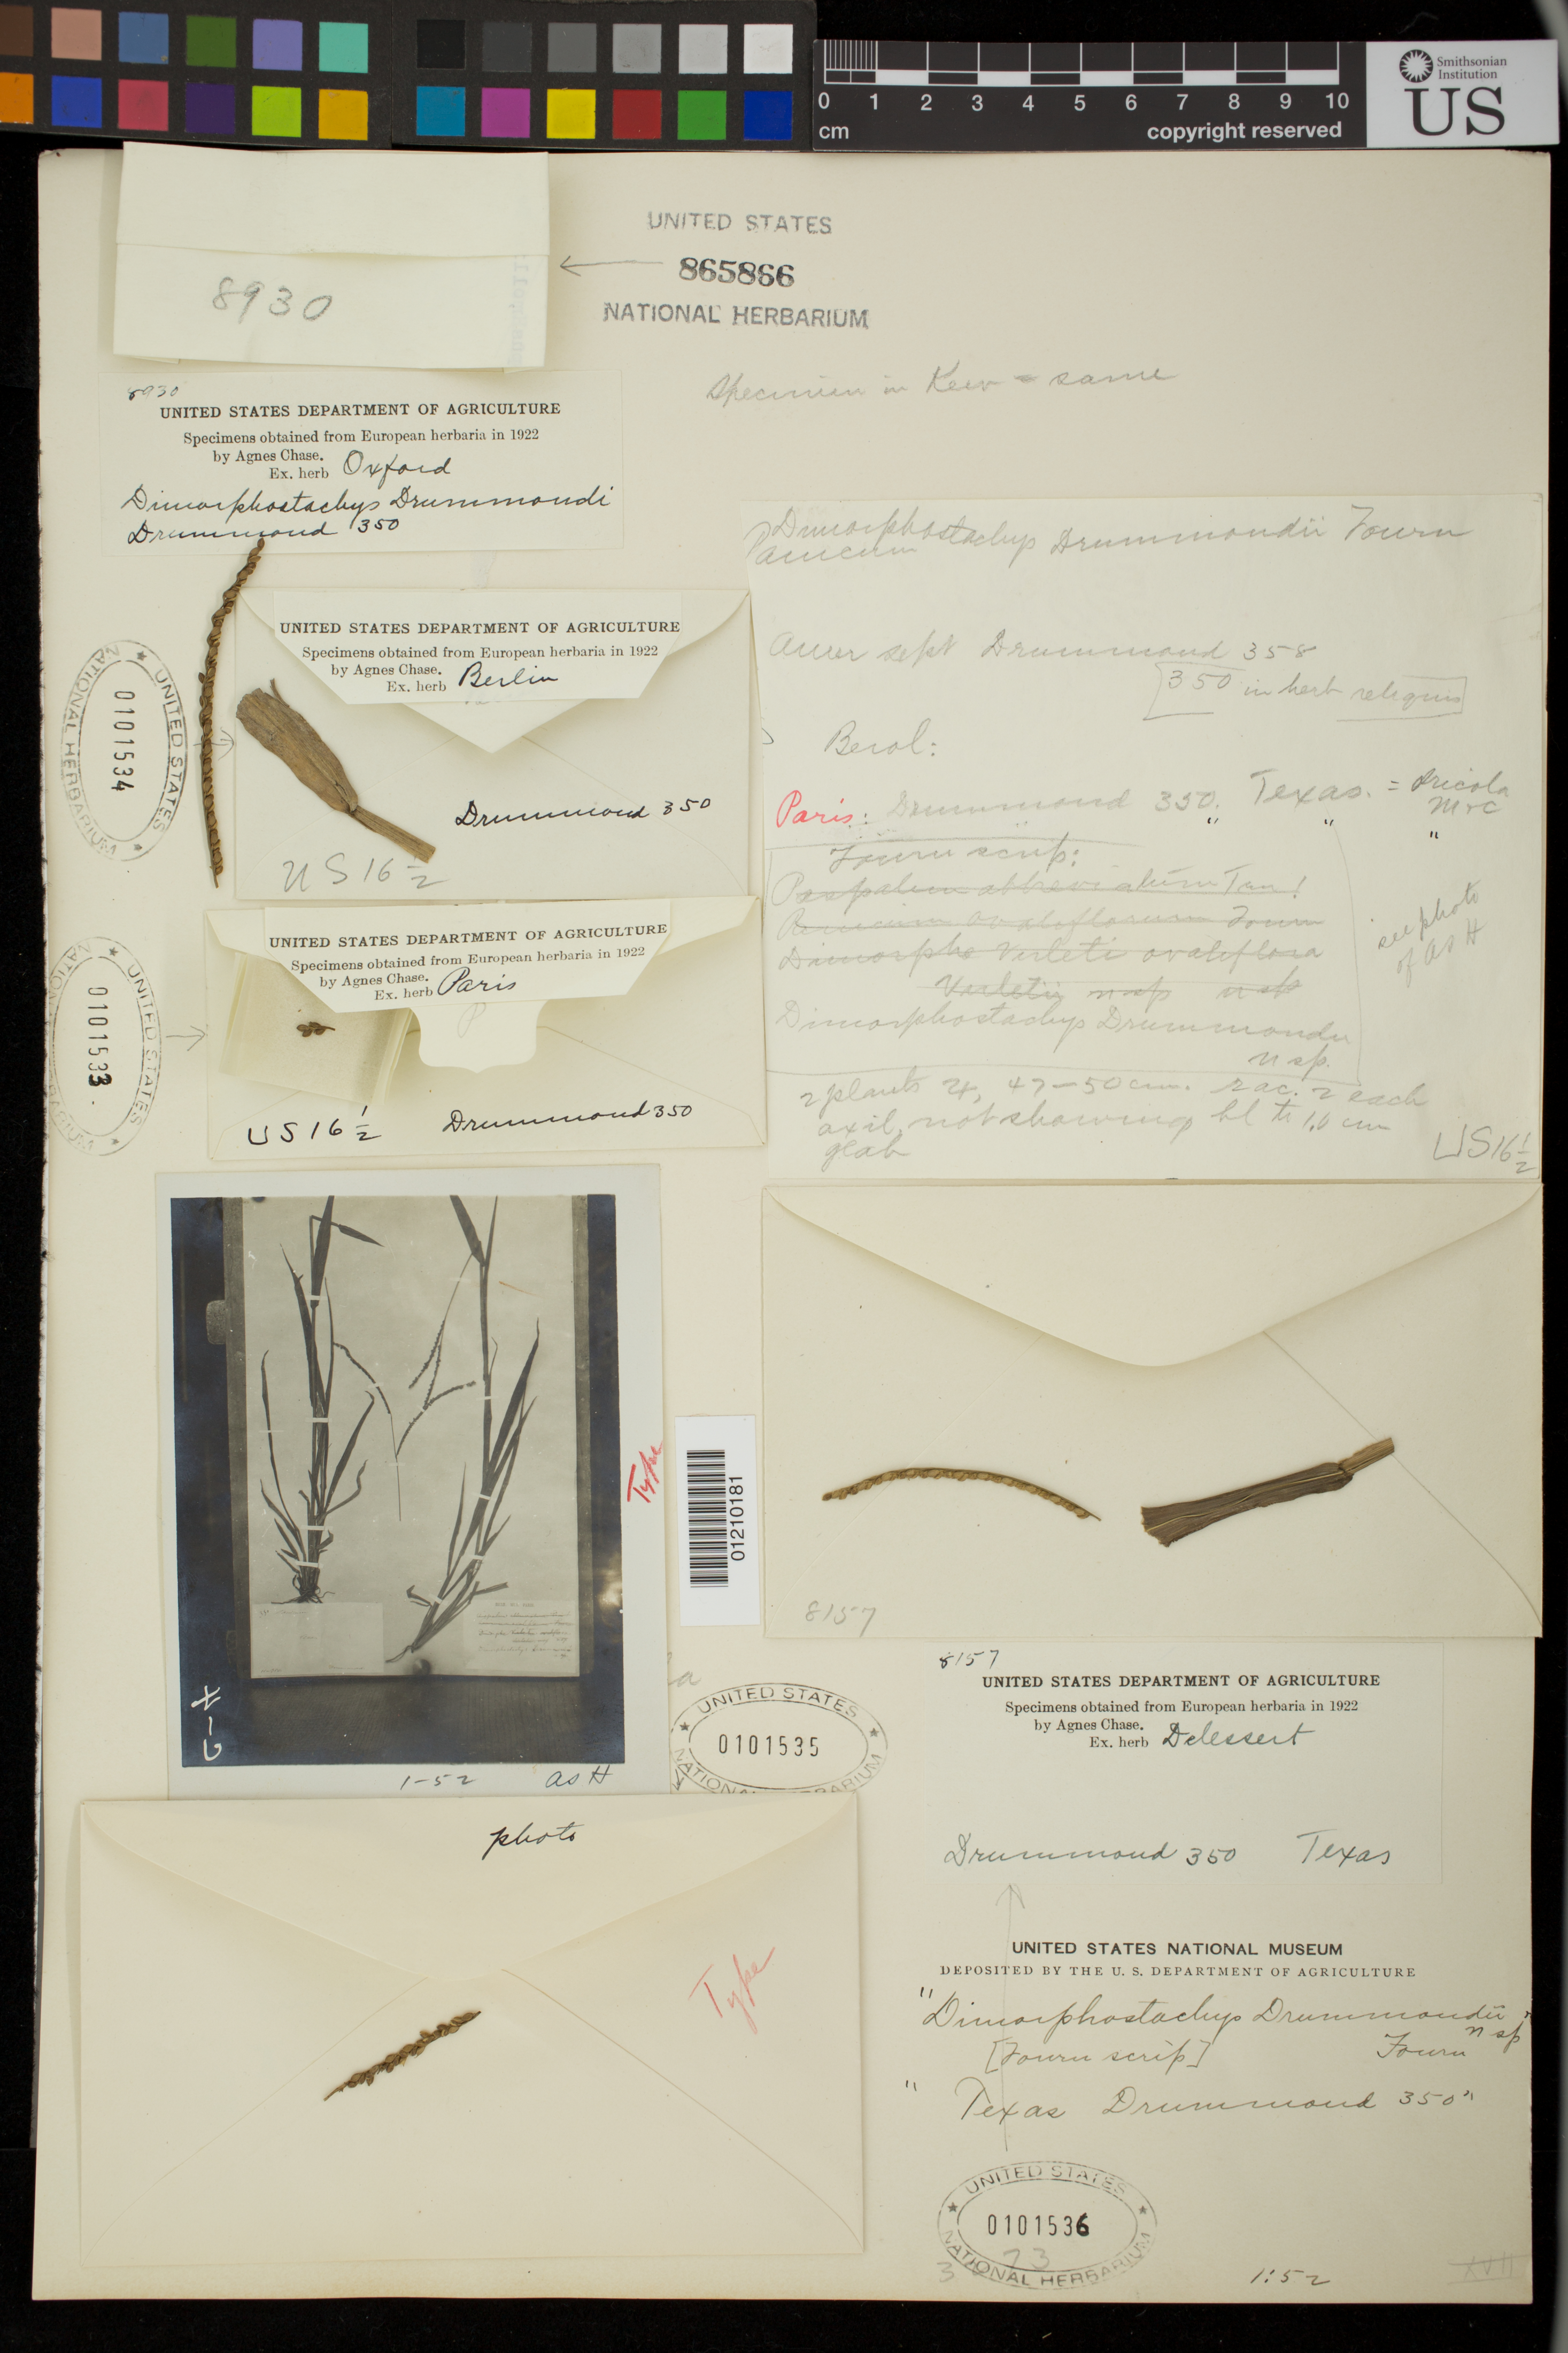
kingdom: Plantae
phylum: Tracheophyta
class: Liliopsida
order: Poales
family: Poaceae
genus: Dimorphostachys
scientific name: Dimorphostachys drummondii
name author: E. Fourn.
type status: Isosyntype; Isolectotype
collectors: T. Drummond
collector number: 350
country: United States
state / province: Texas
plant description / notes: Fragmentary material of type specimen ex herb.Oxford.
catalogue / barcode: US 865866-2